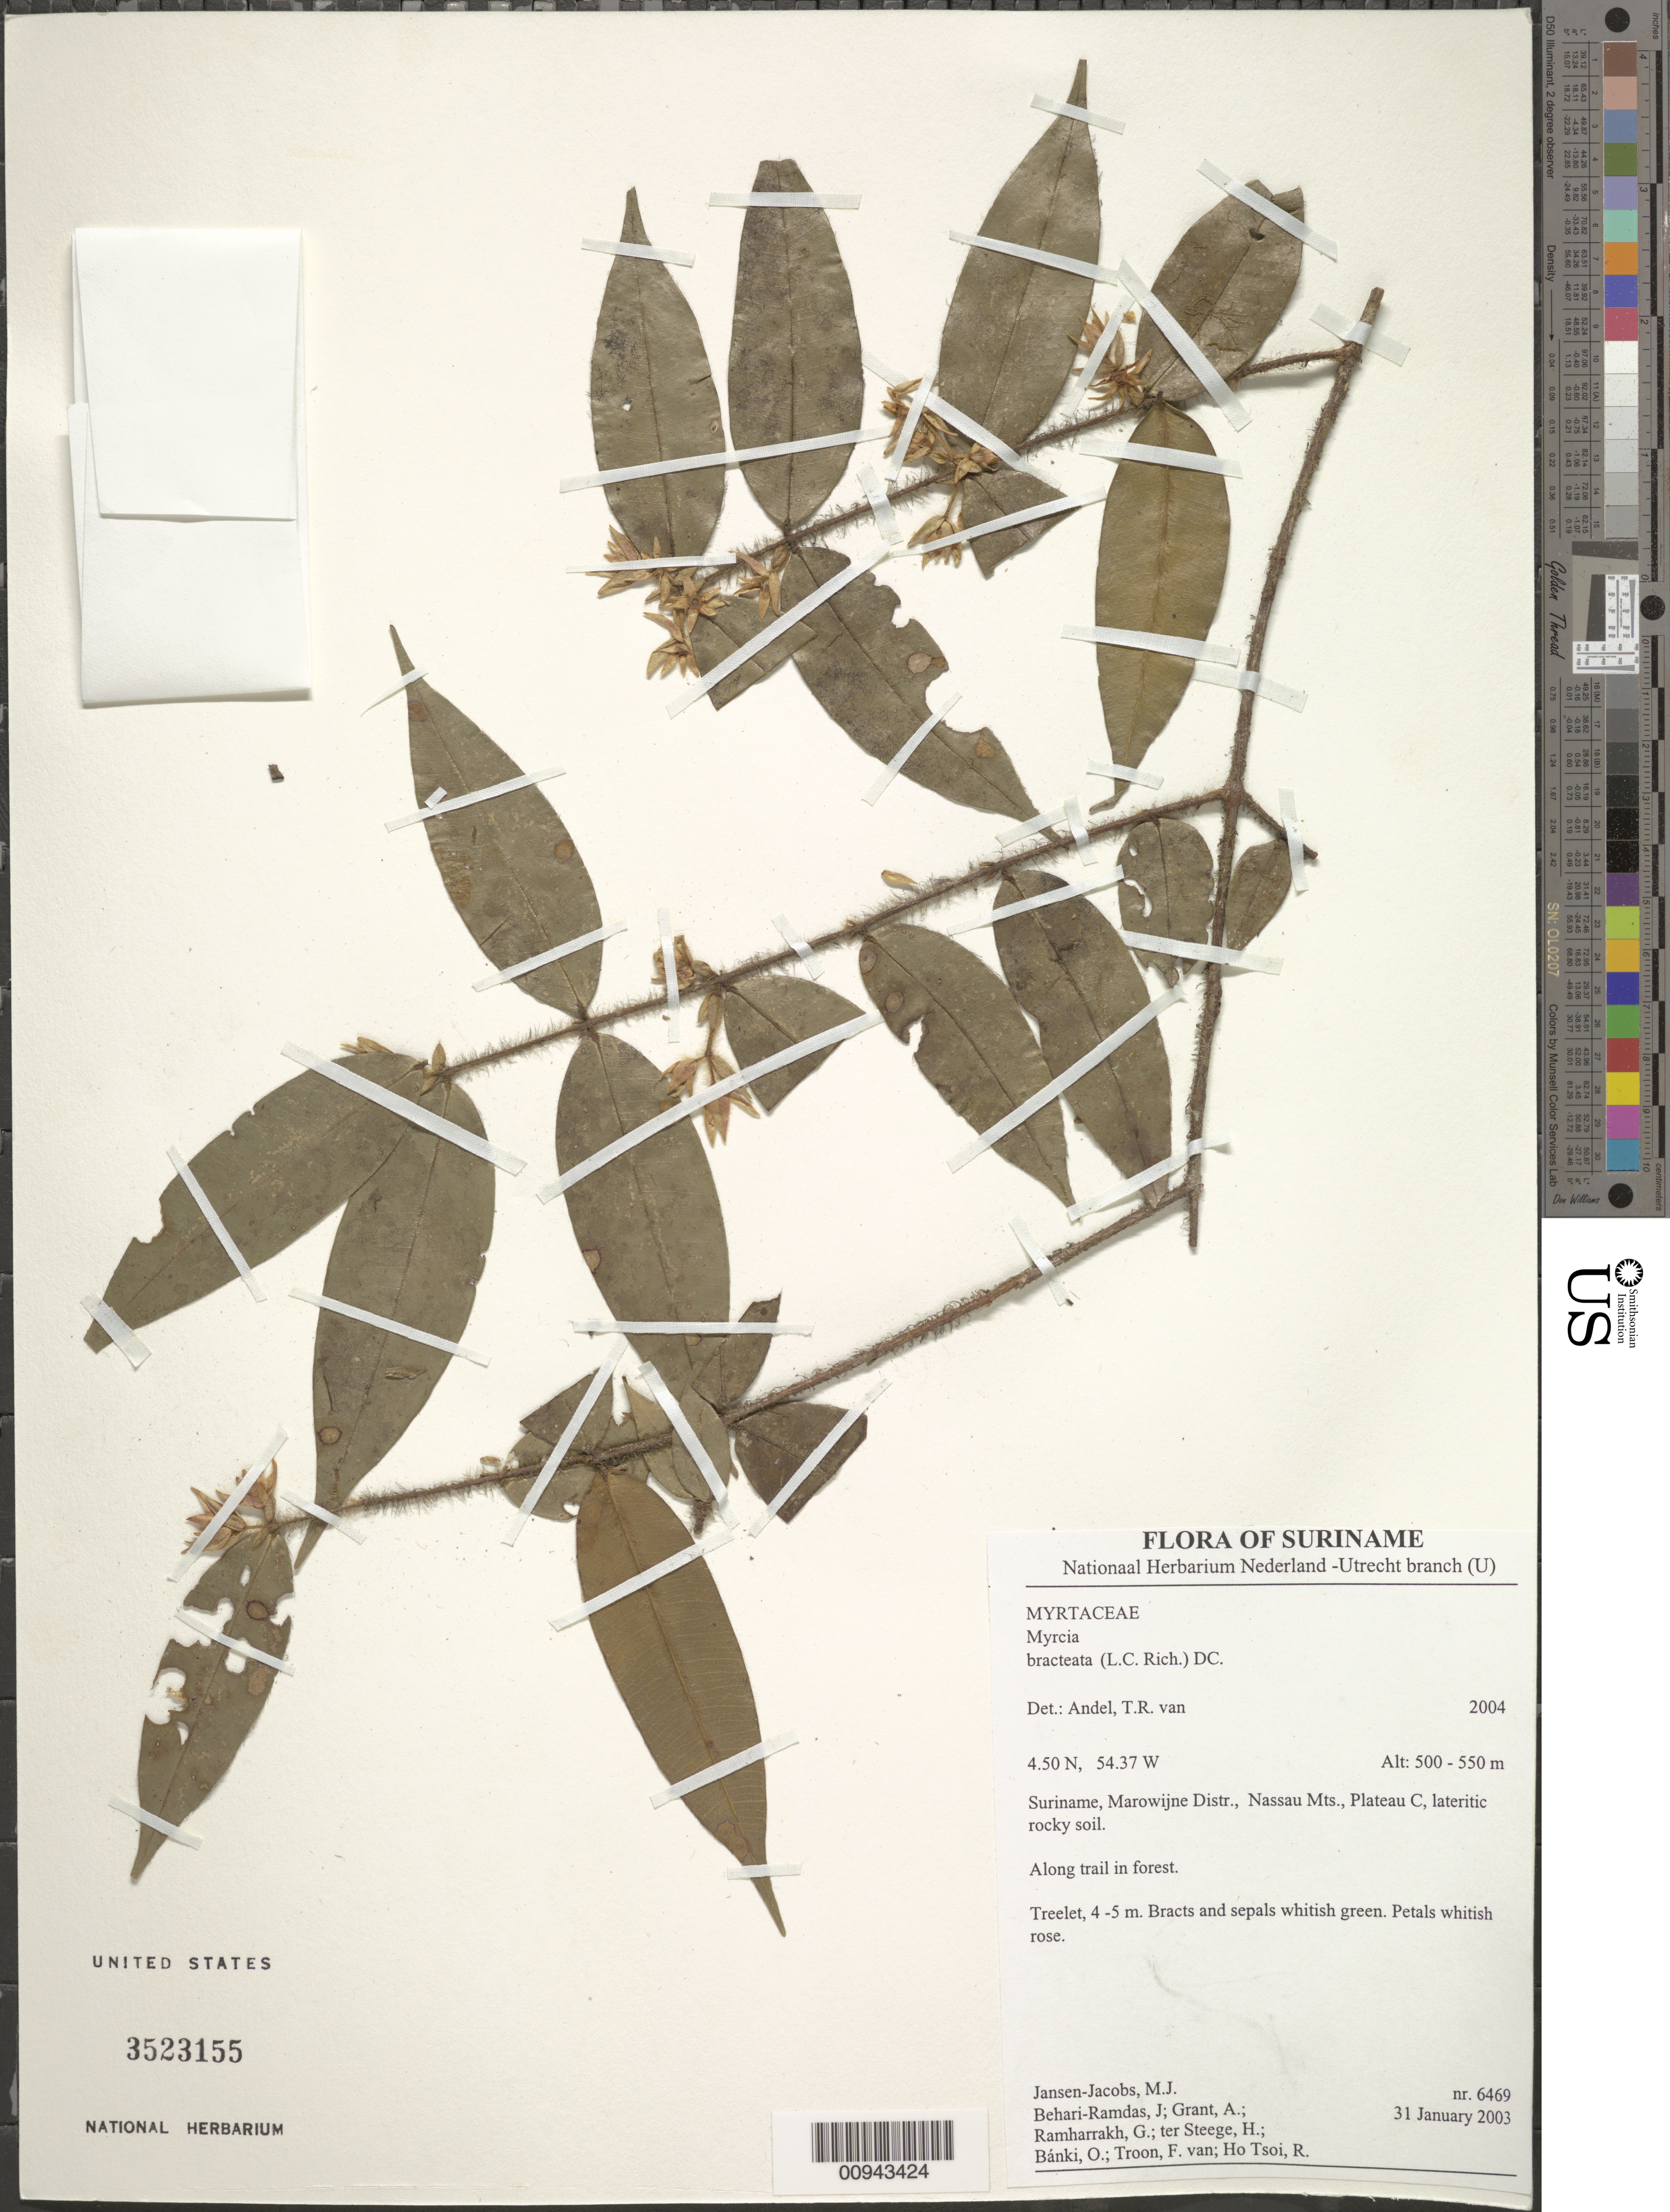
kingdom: Plantae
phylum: Tracheophyta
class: Magnoliopsida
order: Myrtales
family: Myrtaceae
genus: Myrcia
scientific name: Myrcia bracteata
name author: (Rich.) DC.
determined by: Andel, Tinde R. van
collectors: M. J. Jansen-Jacobs, J. Behari-Ramdas, A. Grant, G. Ramharrakh, H. ter Steege, O. Bánki, F. Van Troon & R. Ho Tsoi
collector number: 6469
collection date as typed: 31-Jan-03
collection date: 2003-01-31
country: Suriname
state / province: Marowijne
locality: Nassau Mts., Plateau C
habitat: Lateritic rocky soil. Along trail in forest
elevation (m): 500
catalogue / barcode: US 3523155